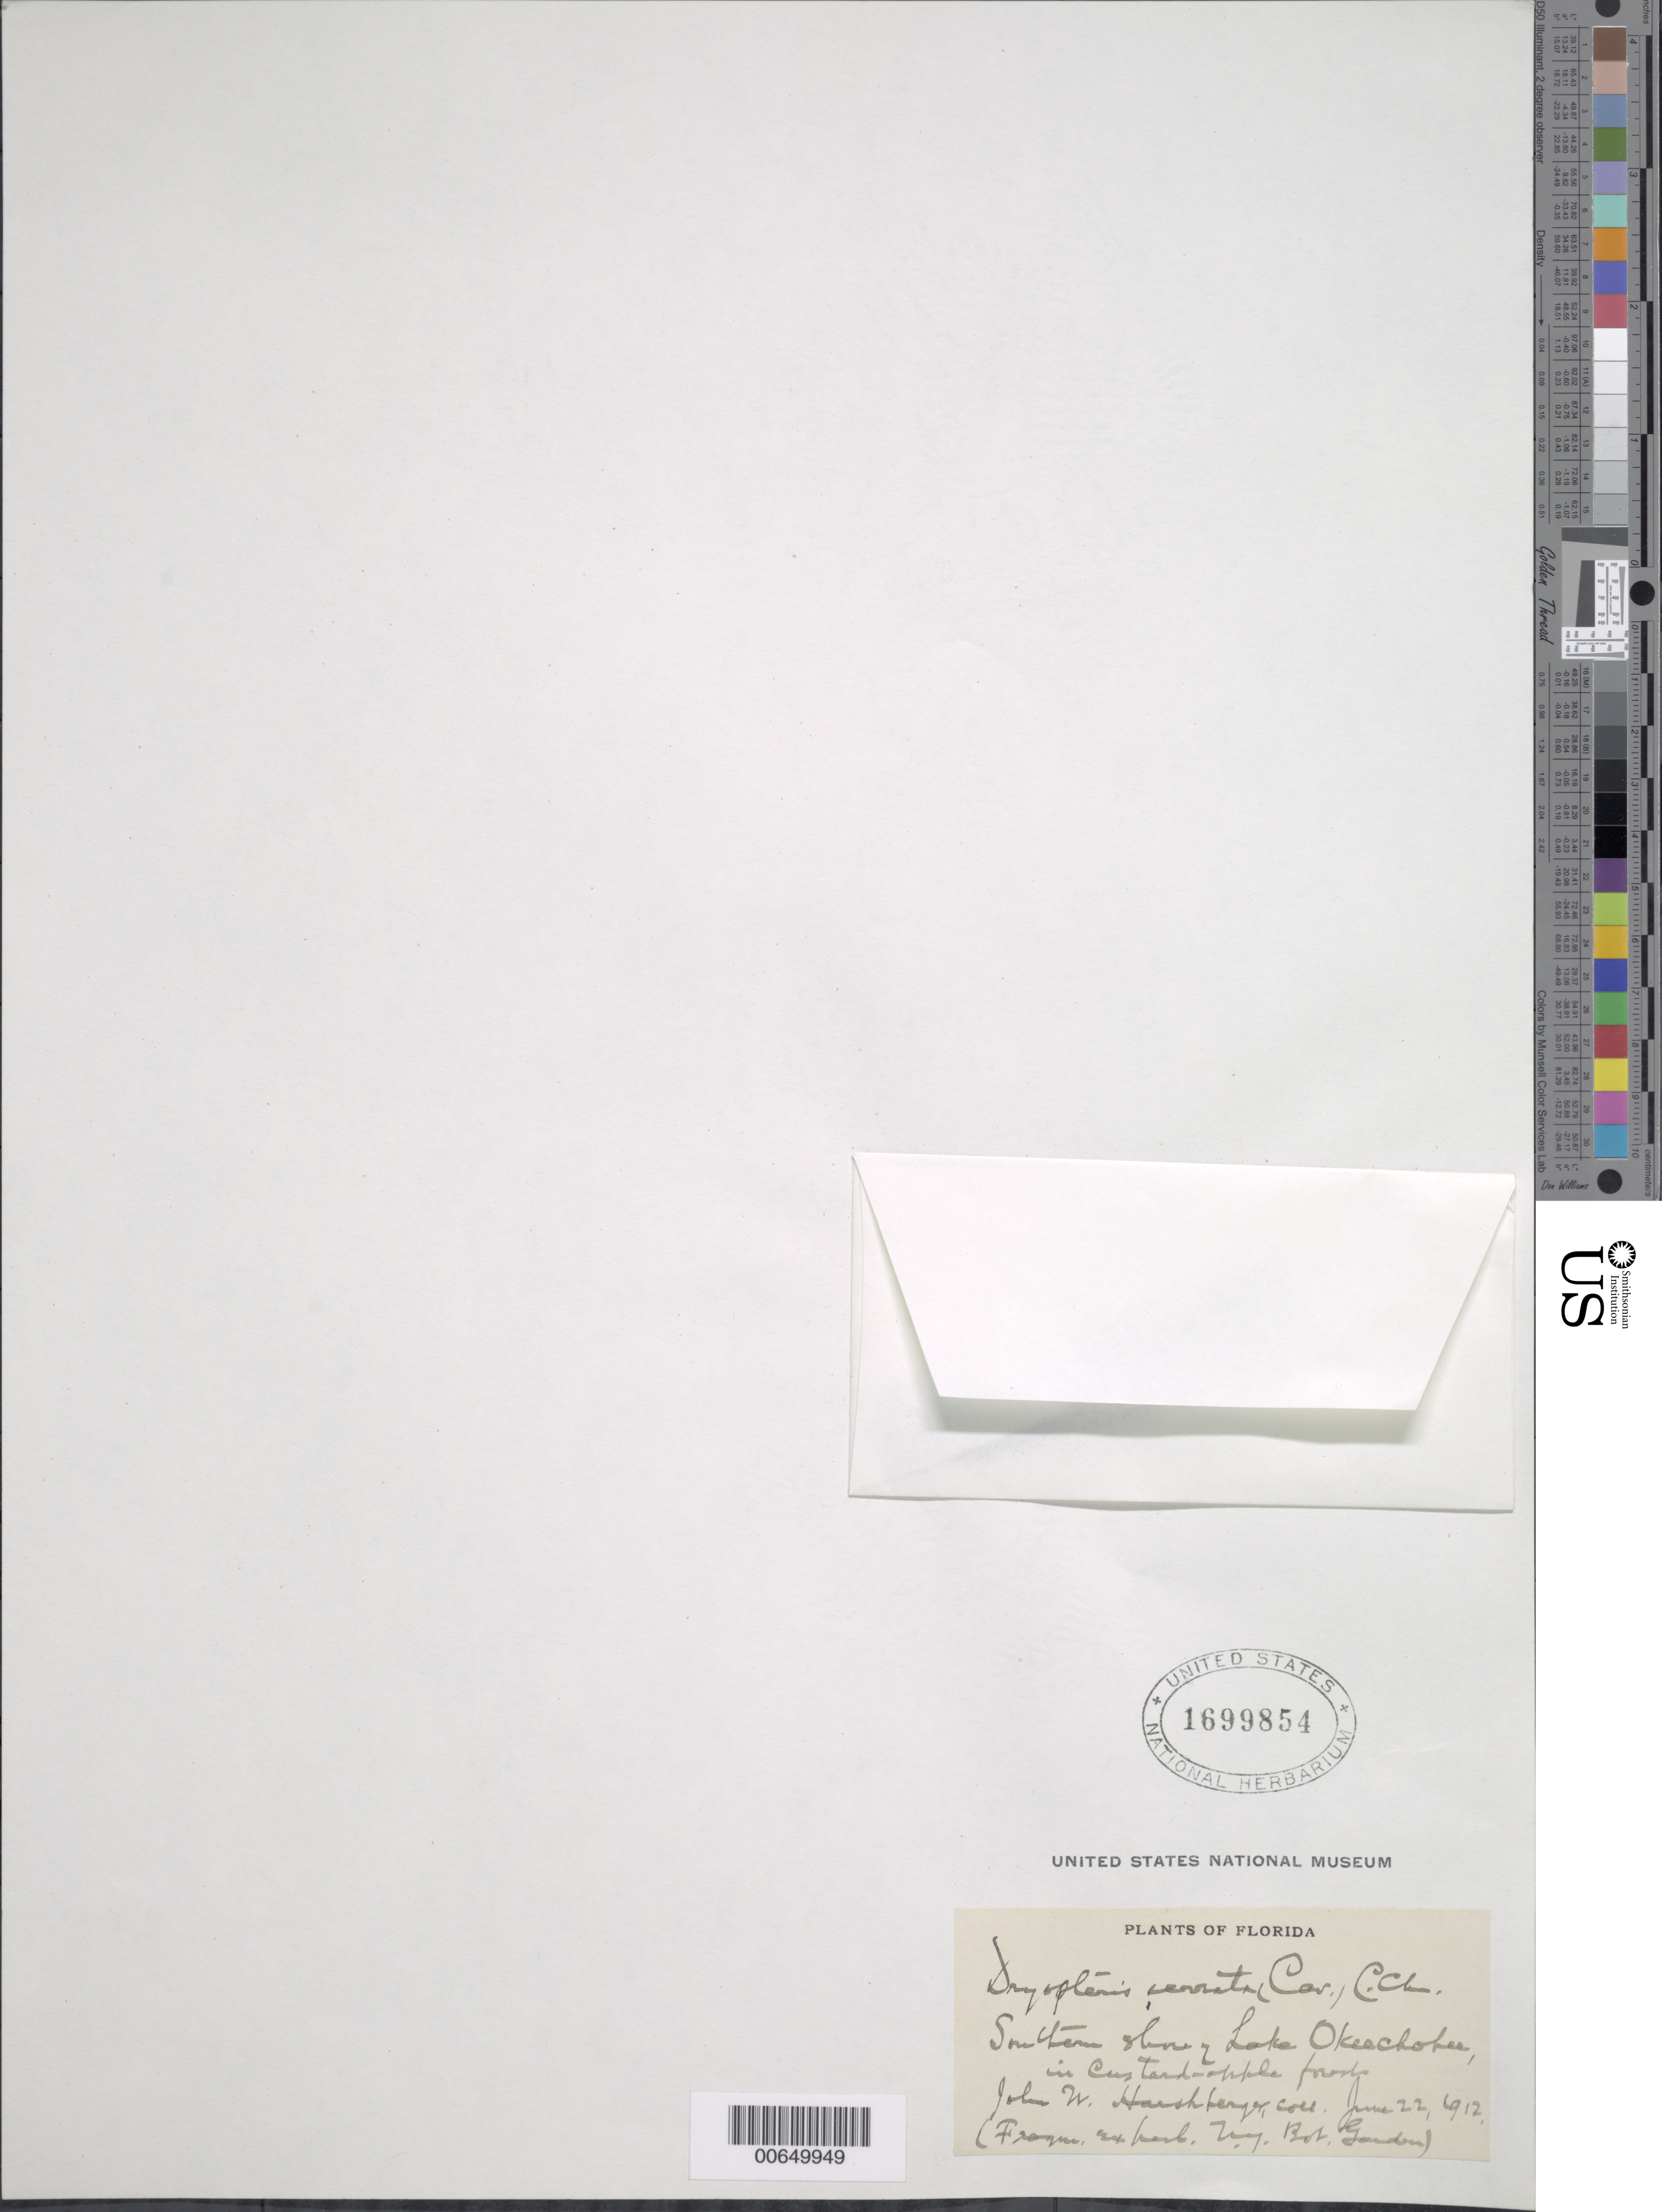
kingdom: Plantae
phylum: Tracheophyta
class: Polypodiopsida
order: Polypodiales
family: Thelypteridaceae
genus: Meniscium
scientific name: Meniscium serratum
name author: Cav.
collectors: J. W. Harshberger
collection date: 1912-06-22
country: United States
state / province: Florida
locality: Southern slopes Lake Okeechobee in Custardapple forest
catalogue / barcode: US 1699854